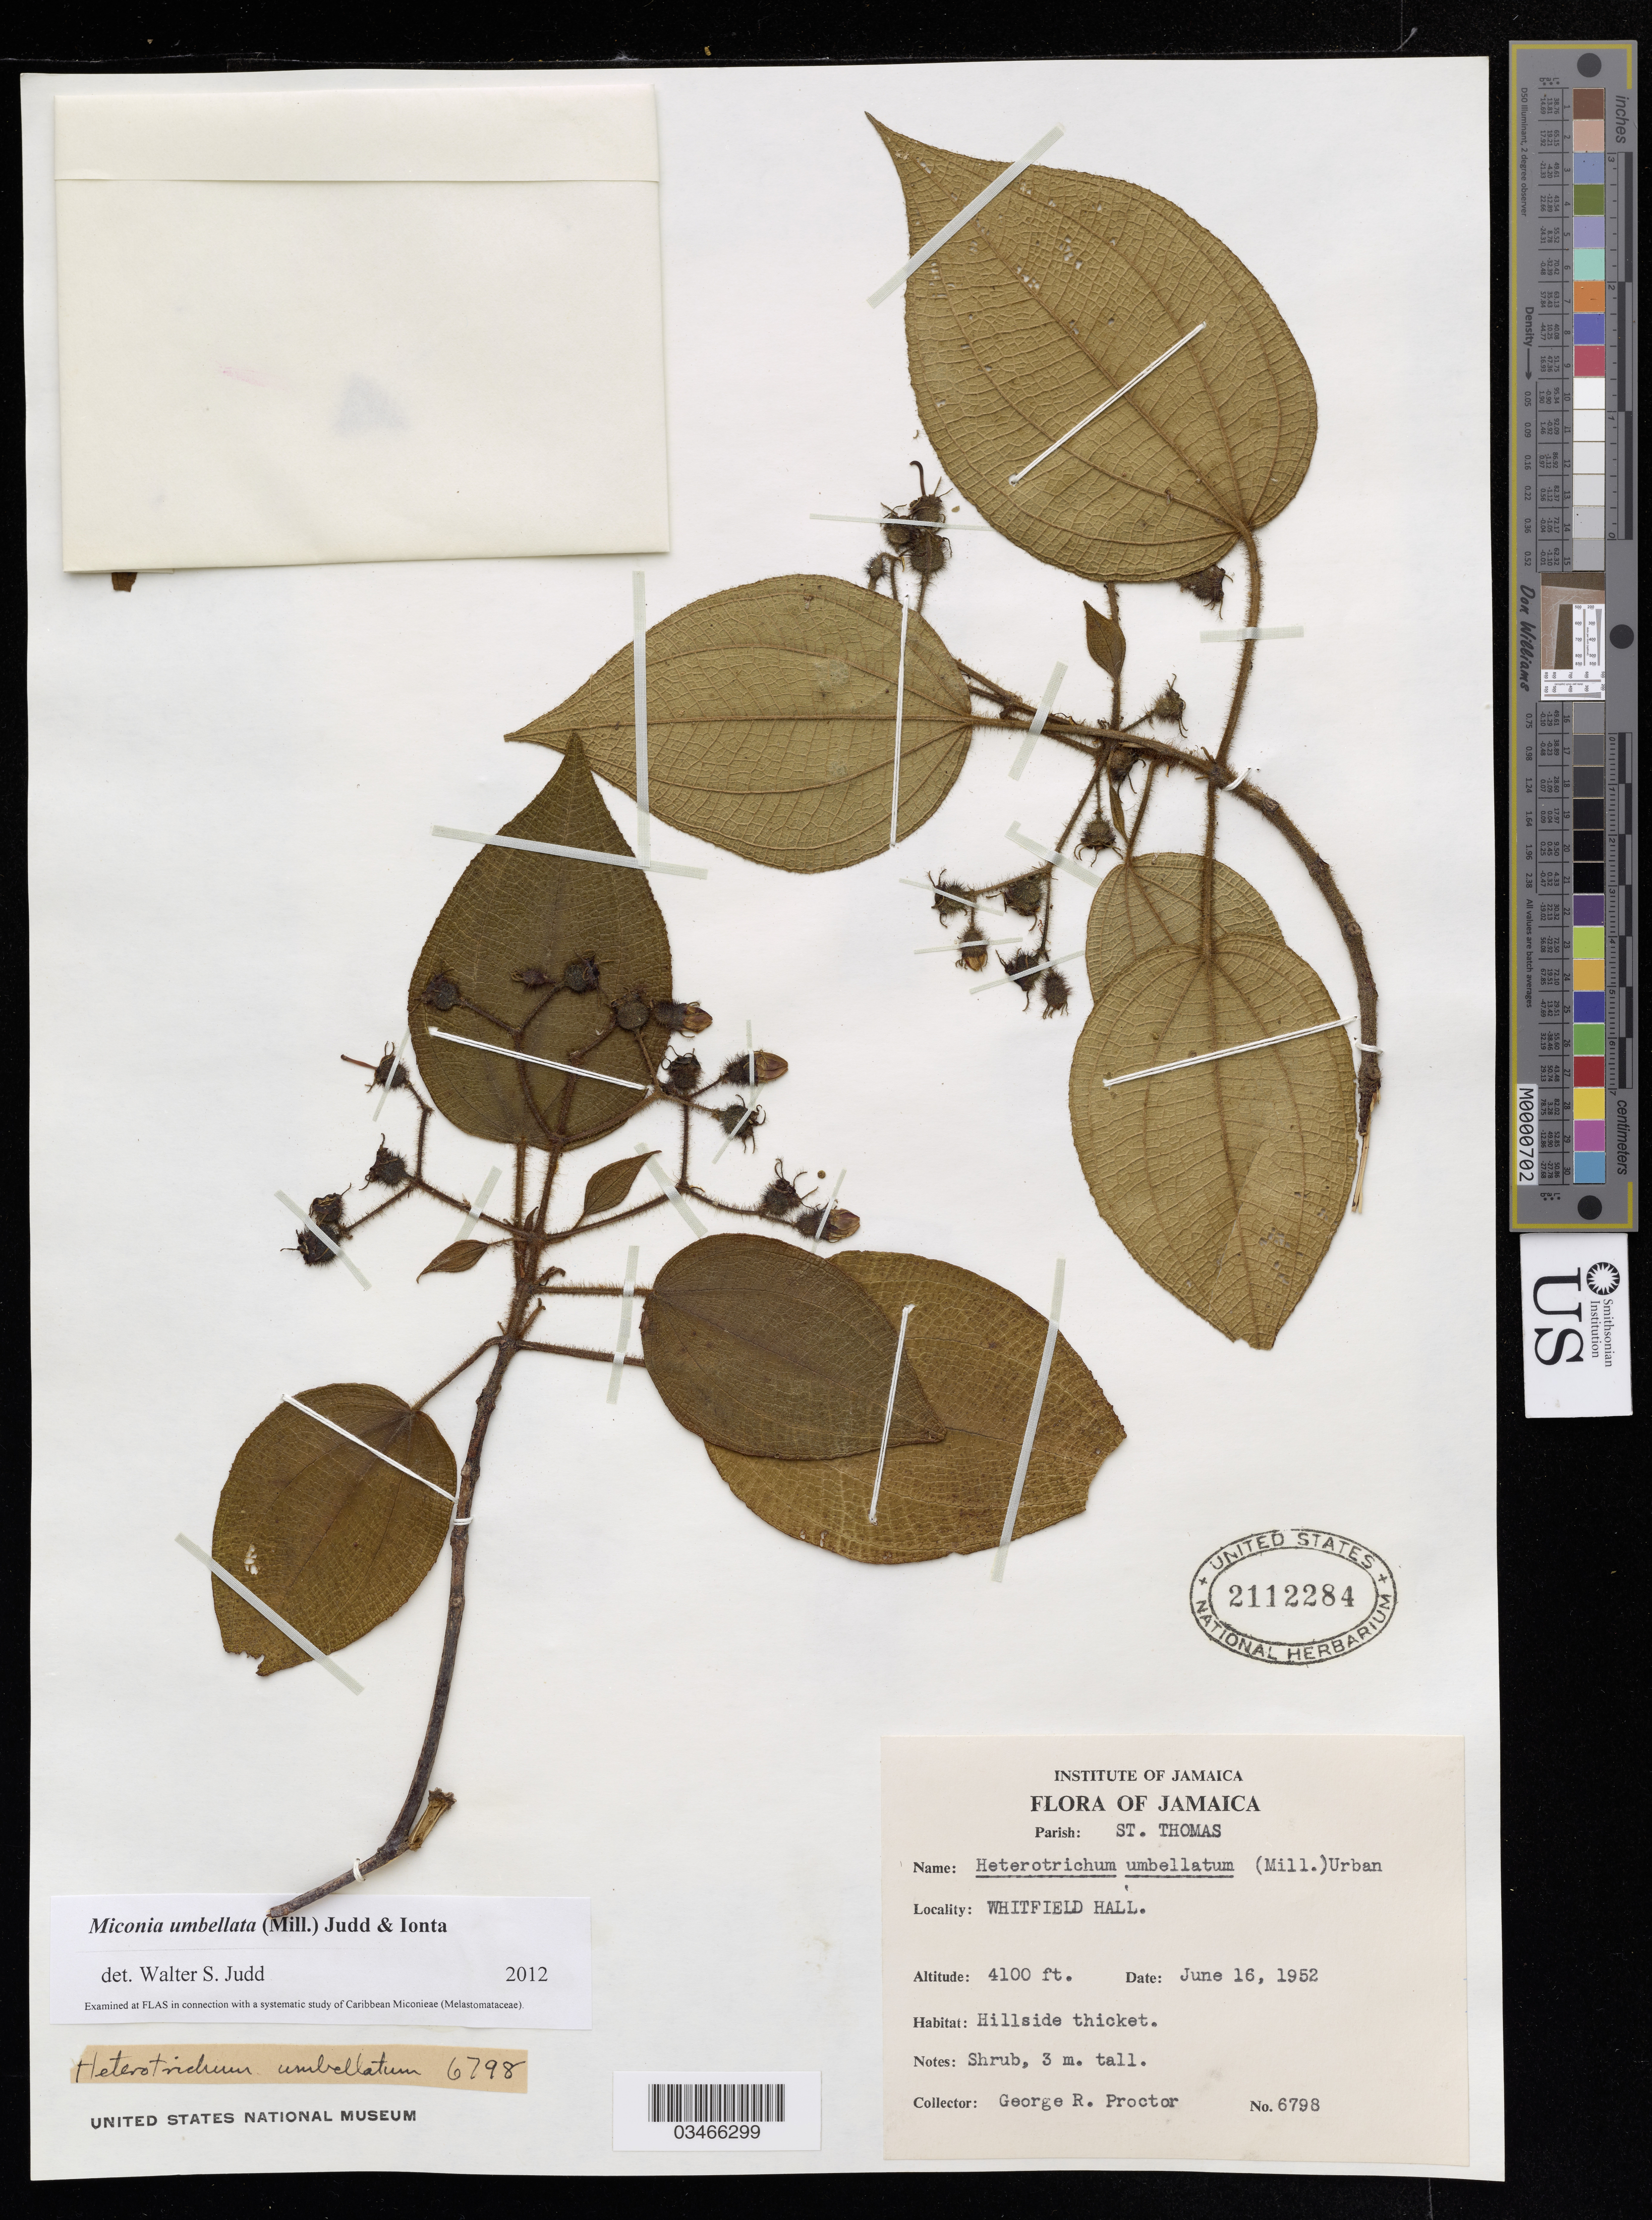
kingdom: Plantae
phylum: Tracheophyta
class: Magnoliopsida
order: Myrtales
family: Melastomataceae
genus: Miconia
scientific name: Miconia umbellata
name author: (Mill.) Judd & Ionta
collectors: G. R. Proctor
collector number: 6798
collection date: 1952-06-16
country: Jamaica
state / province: Saint Thomas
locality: Whitfield Hall.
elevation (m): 1250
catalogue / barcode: US 2112284